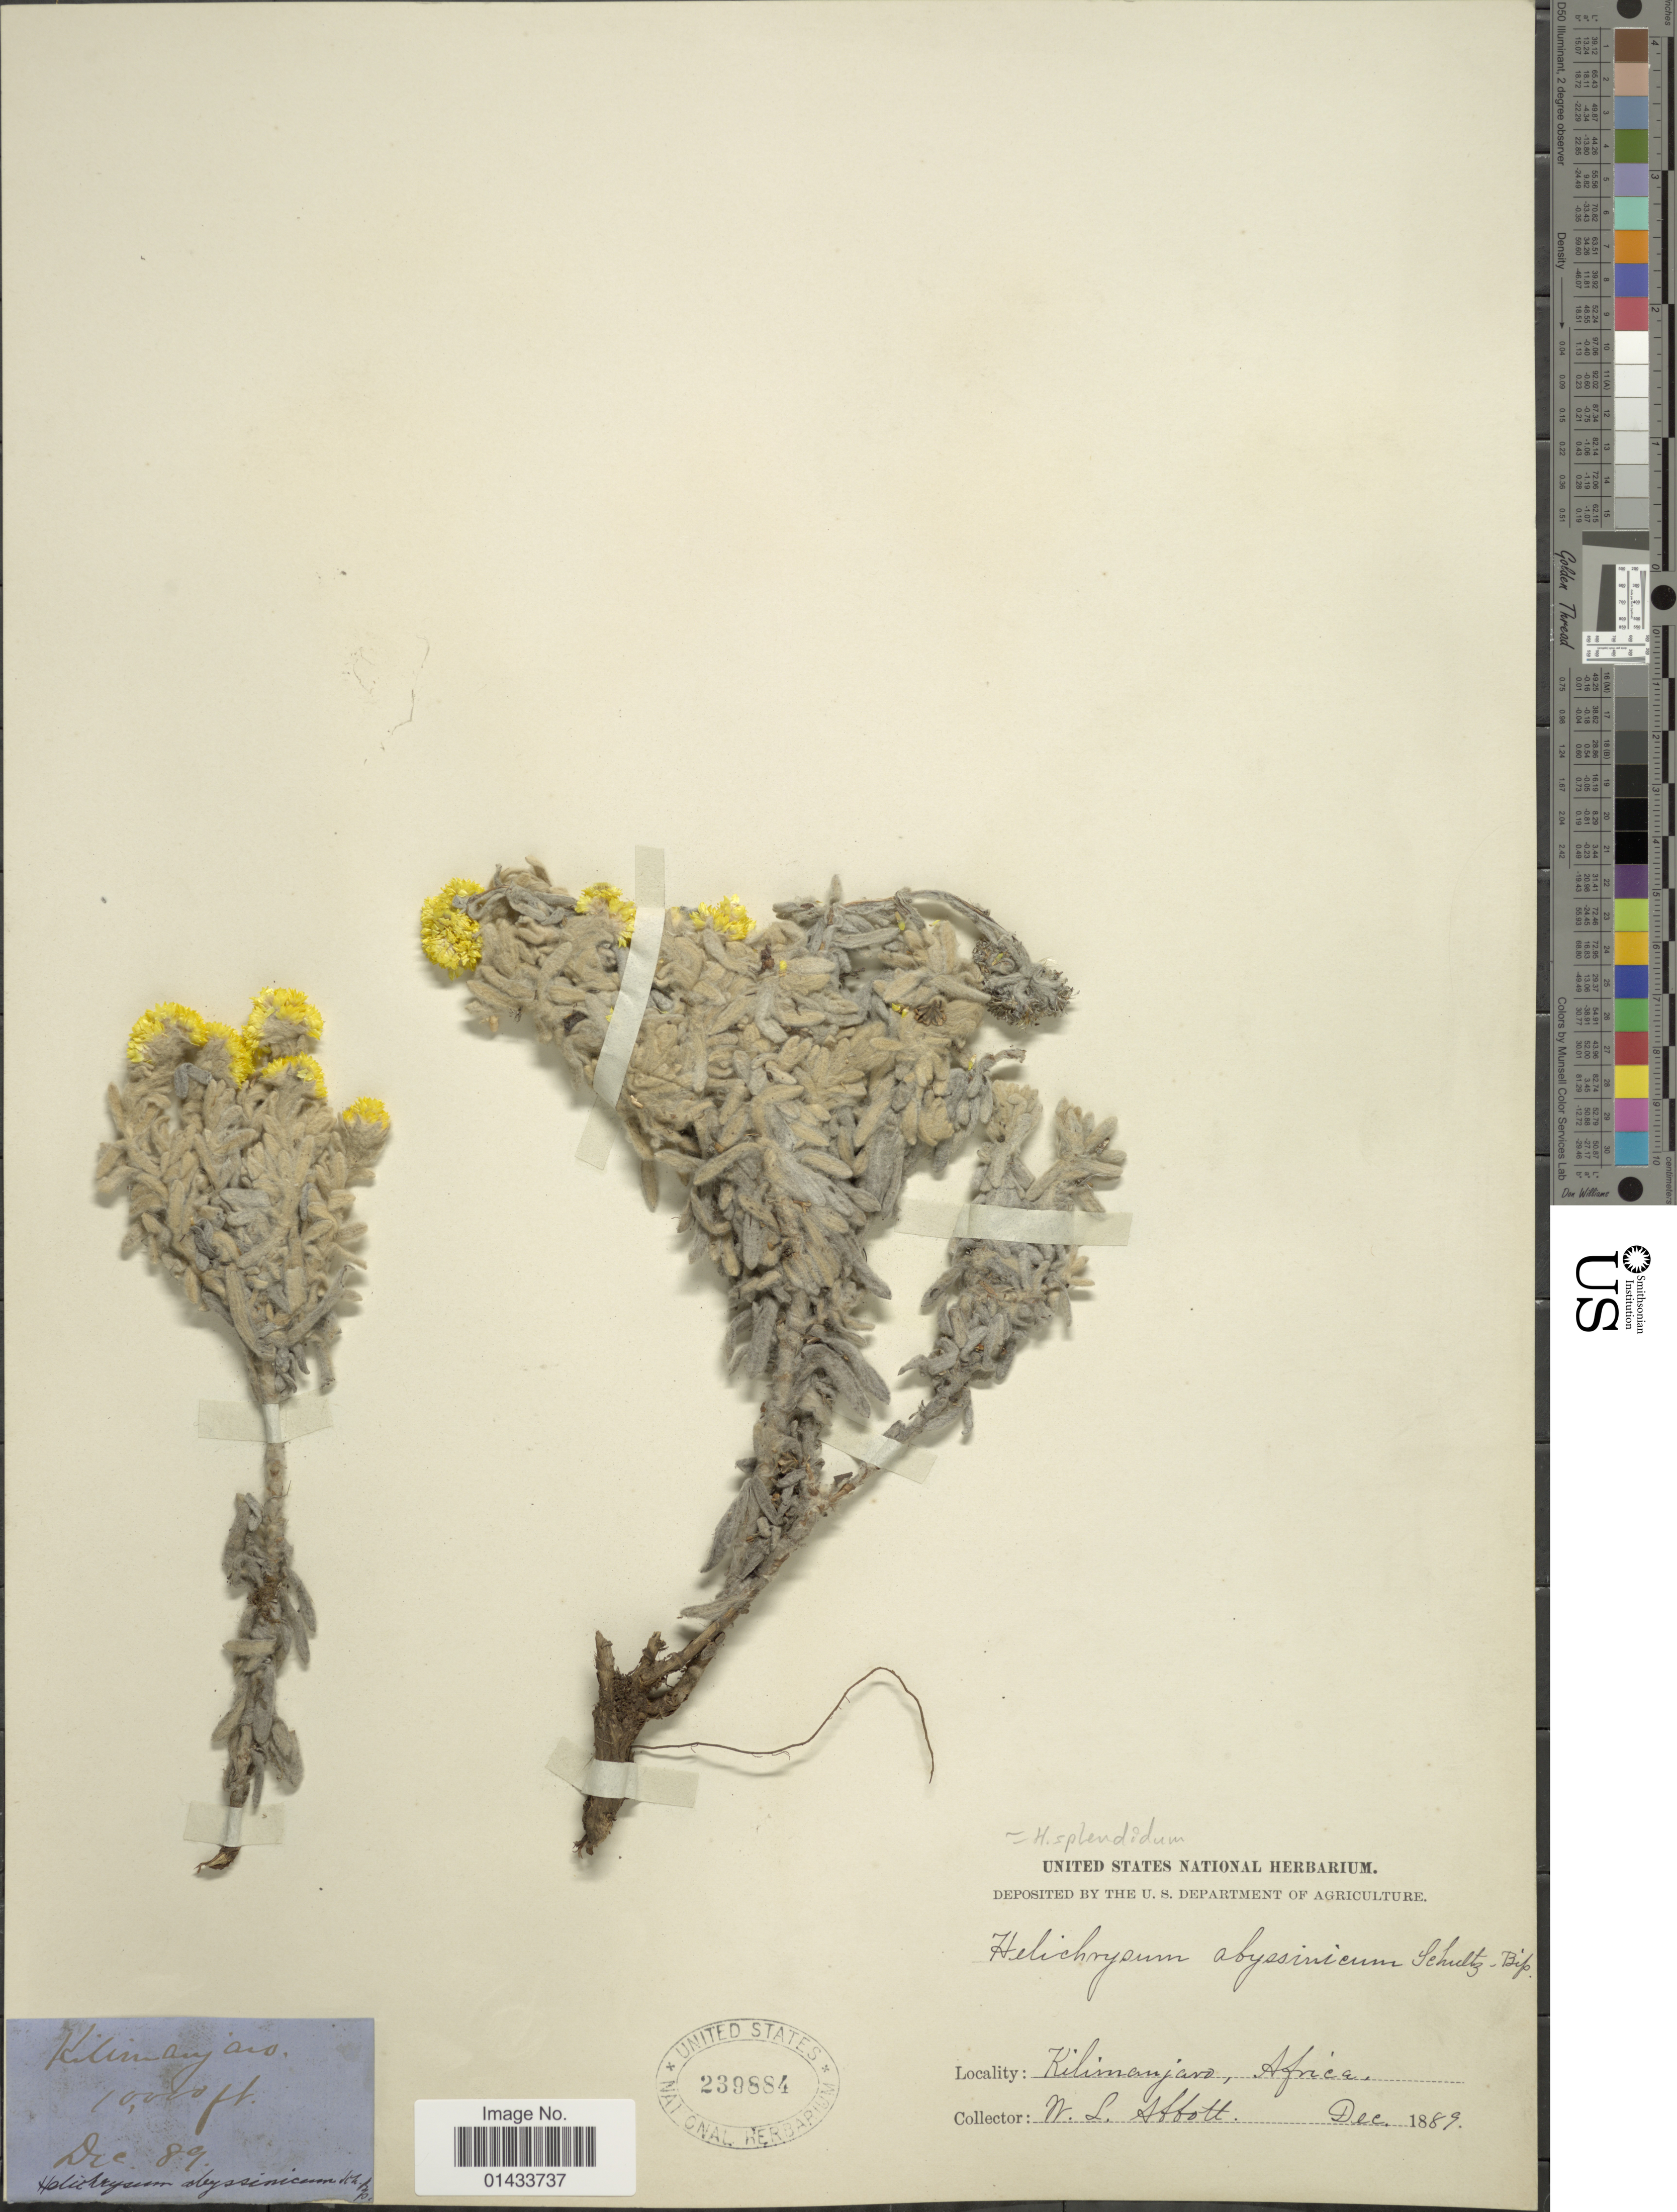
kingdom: Plantae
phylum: Tracheophyta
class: Magnoliopsida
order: Asterales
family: Asteraceae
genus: Helichrysum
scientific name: Helichrysum splendidum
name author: (Thunb.) Less.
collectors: W. L. Abbott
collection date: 1889-12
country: Tanzania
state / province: Kilimanjaro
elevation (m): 3048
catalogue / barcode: US 239884